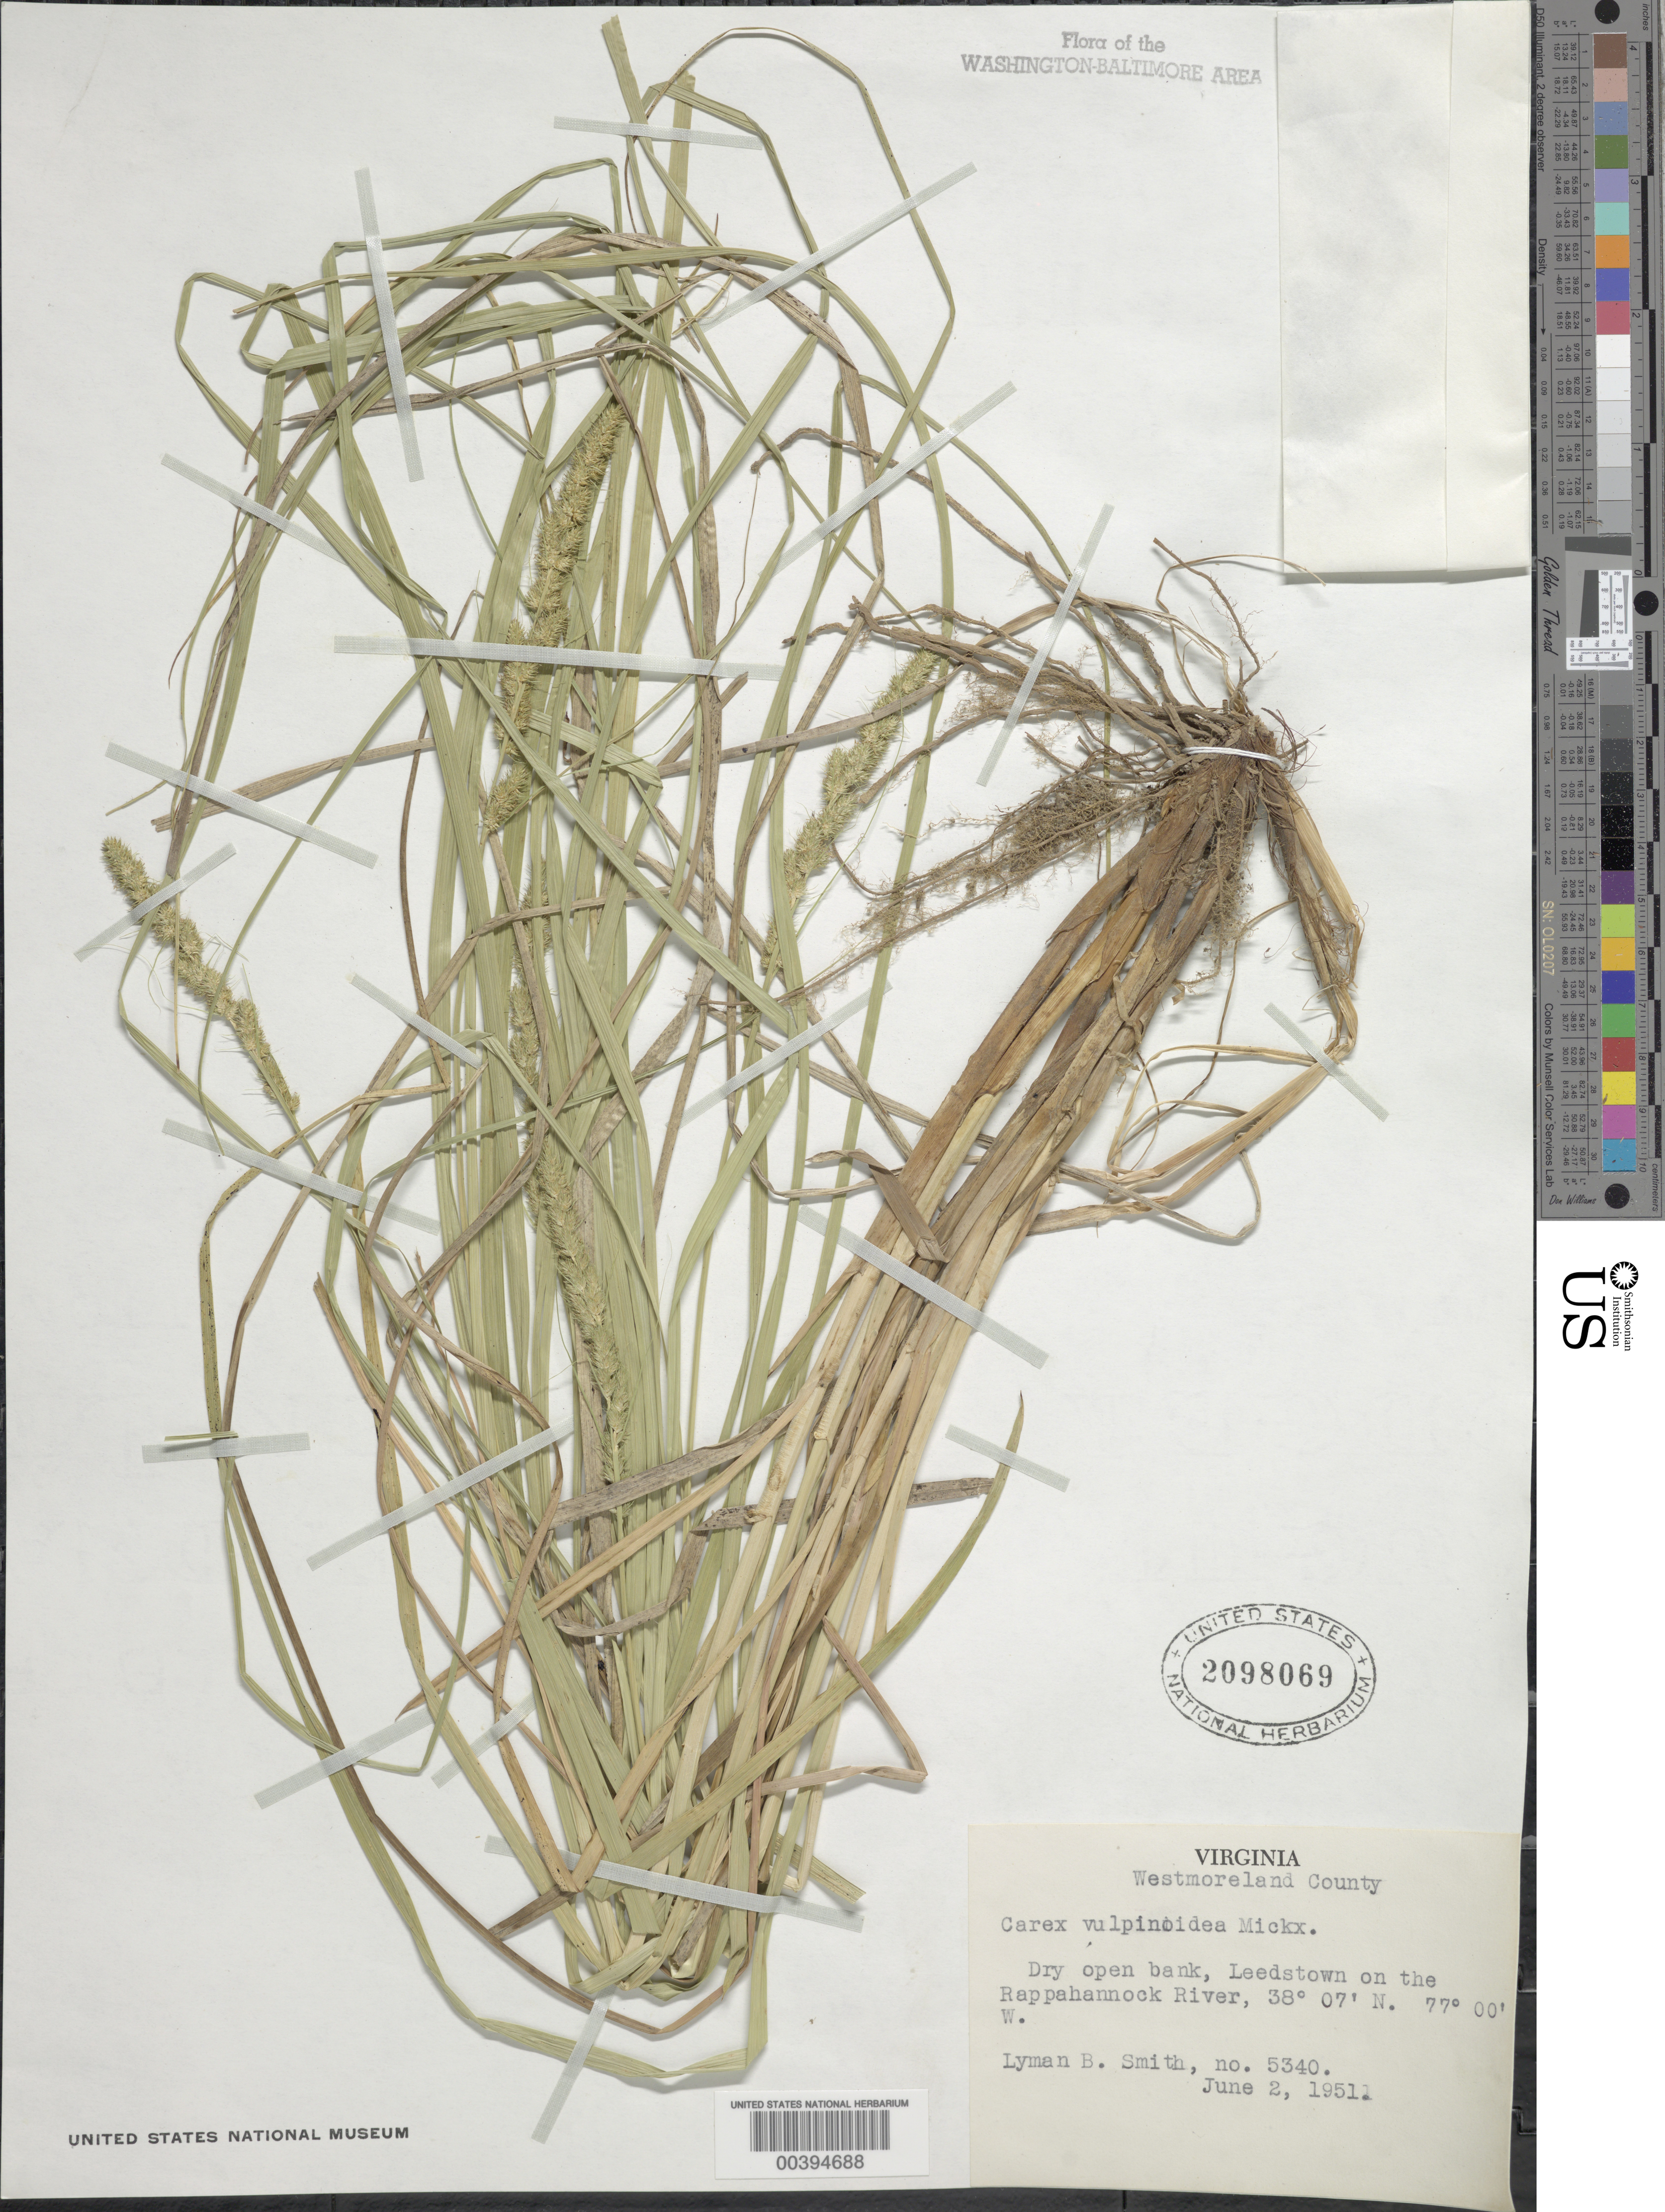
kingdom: Plantae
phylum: Tracheophyta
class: Liliopsida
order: Poales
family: Cyperaceae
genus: Carex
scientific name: Carex vulpinoidea Michx.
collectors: L. Smith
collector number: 5340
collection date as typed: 02 Jun 1951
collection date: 1951-06-02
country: United States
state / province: Virginia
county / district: Westmoreland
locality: Leedstown, Rappahannock River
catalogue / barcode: US 2098069